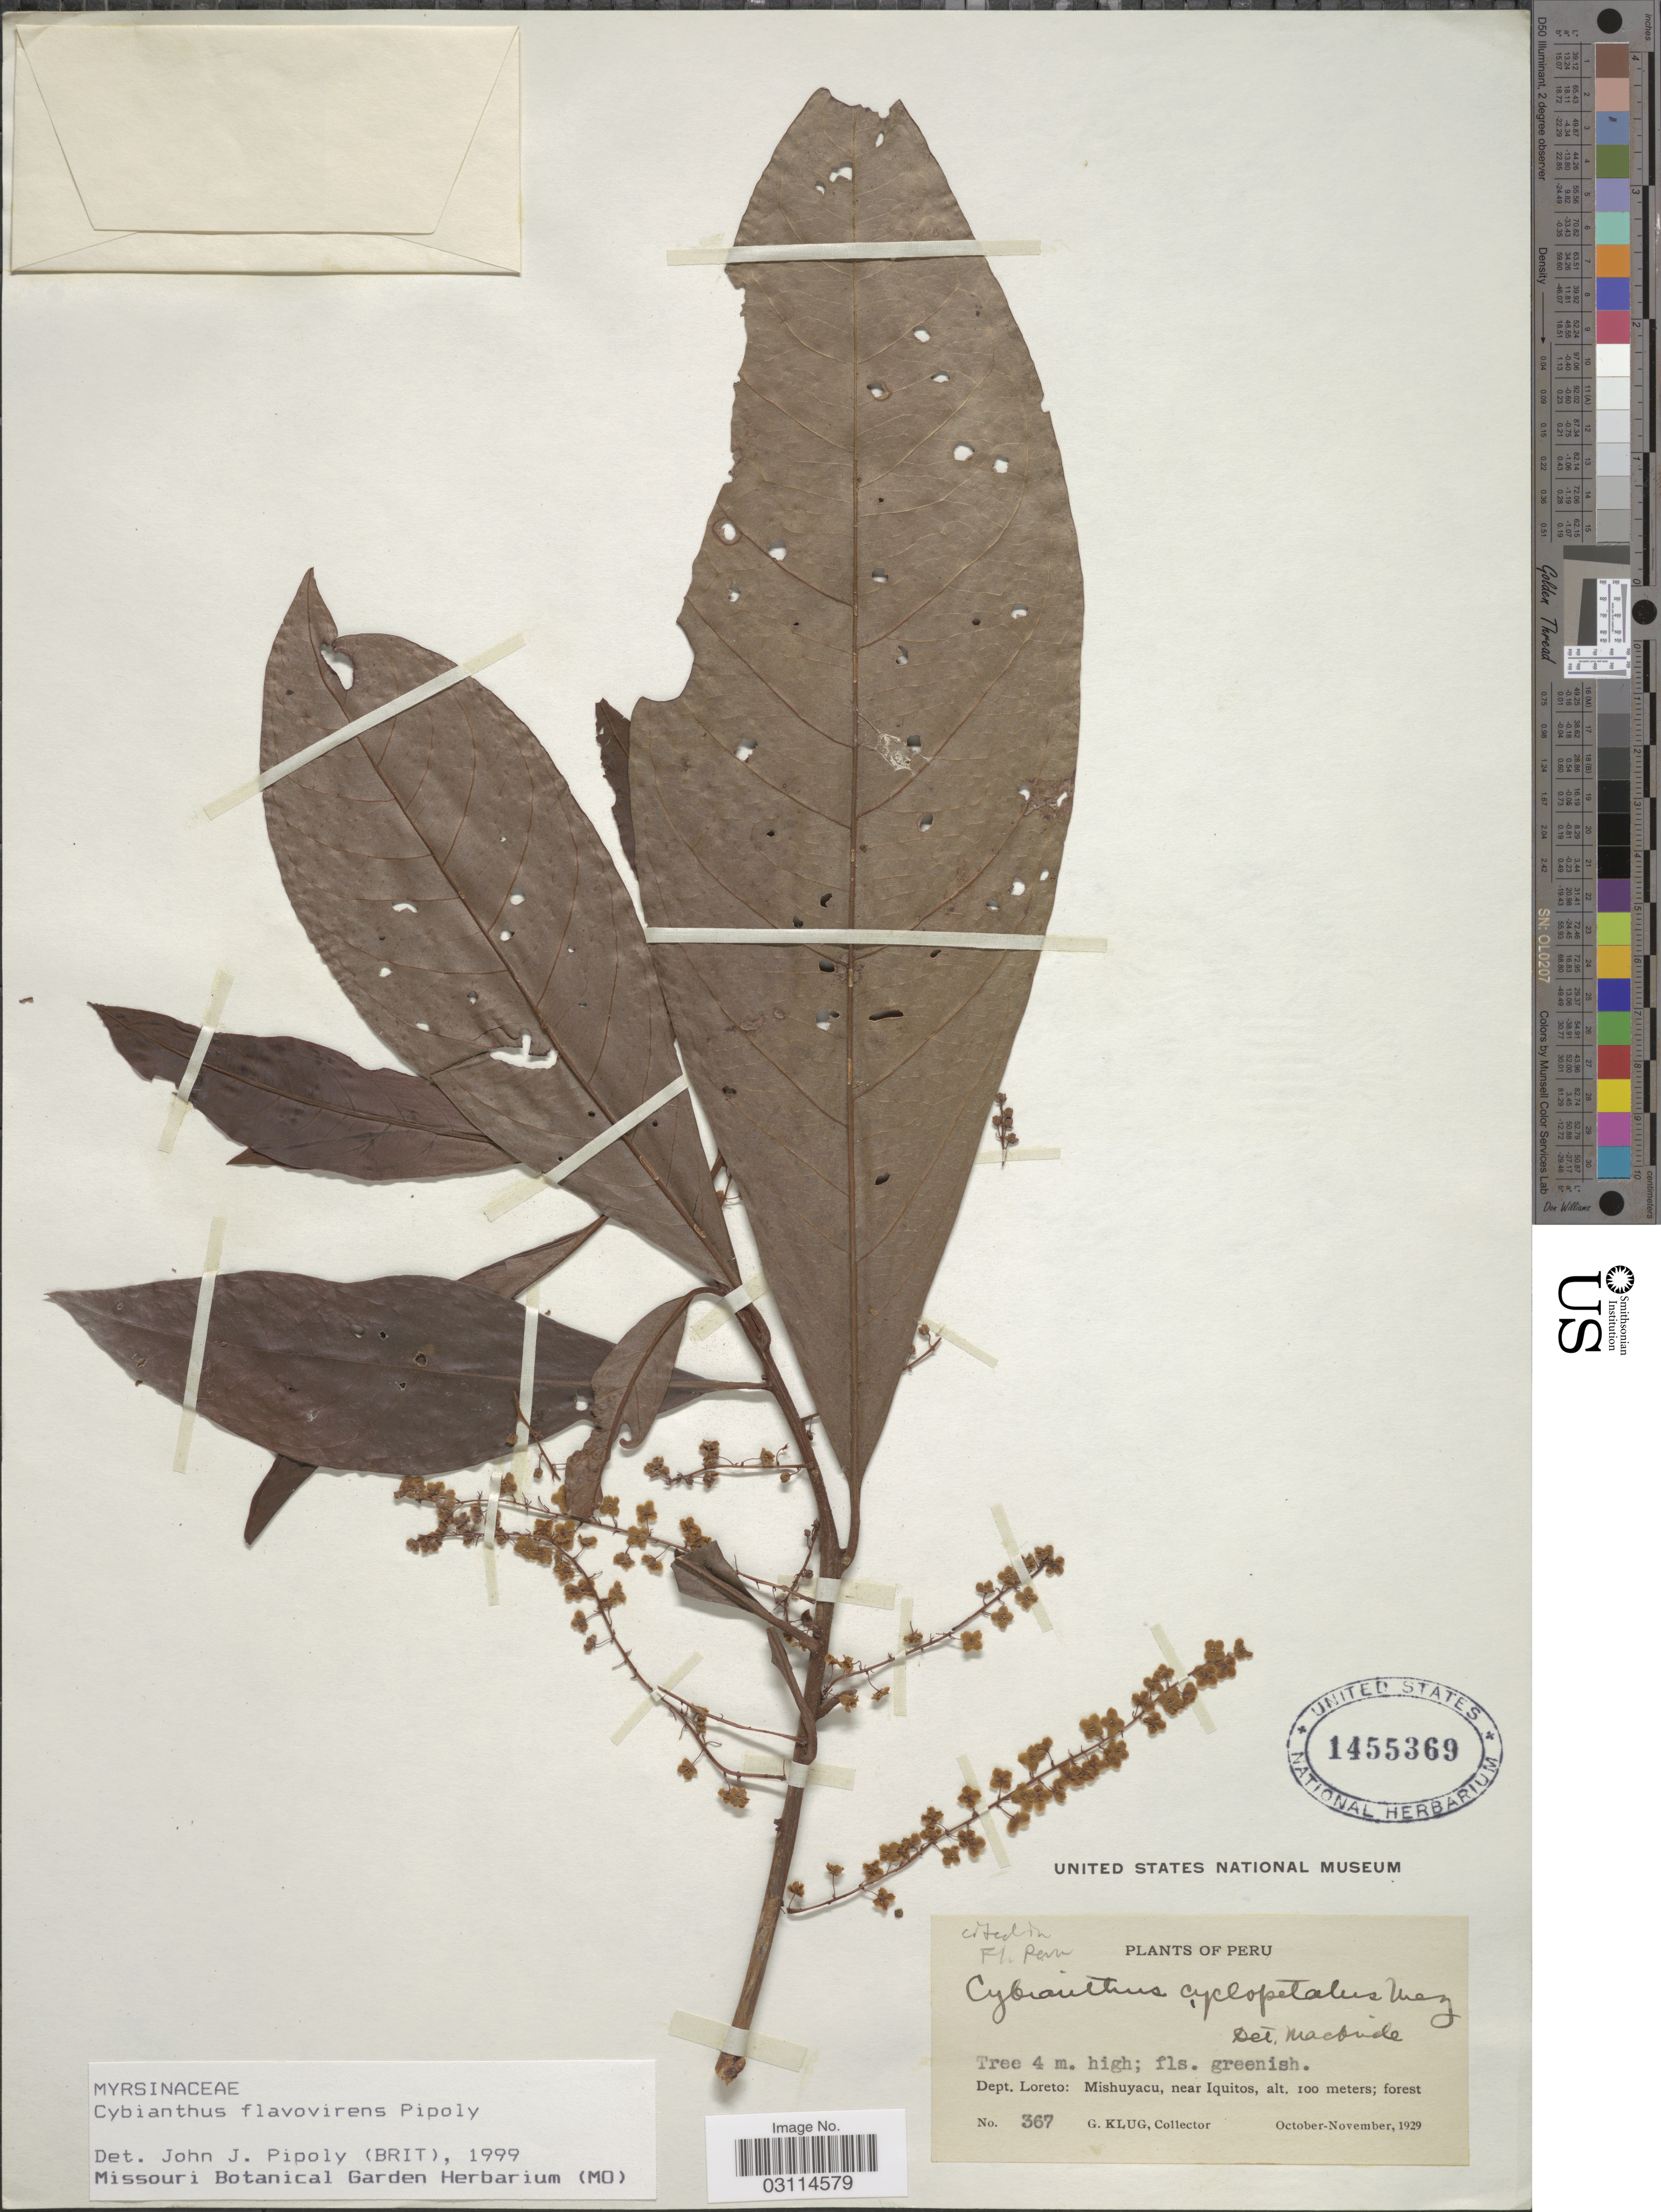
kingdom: Plantae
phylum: Tracheophyta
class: Magnoliopsida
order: Ericales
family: Primulaceae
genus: Cybianthus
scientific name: Cybianthus flavovirens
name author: Pipoly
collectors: G. Klug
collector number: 367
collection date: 1929-10/1929-11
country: Peru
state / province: Loreto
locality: Dept. Loreto: Mishuyacu, near Iquitos.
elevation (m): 100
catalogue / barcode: US 1455369